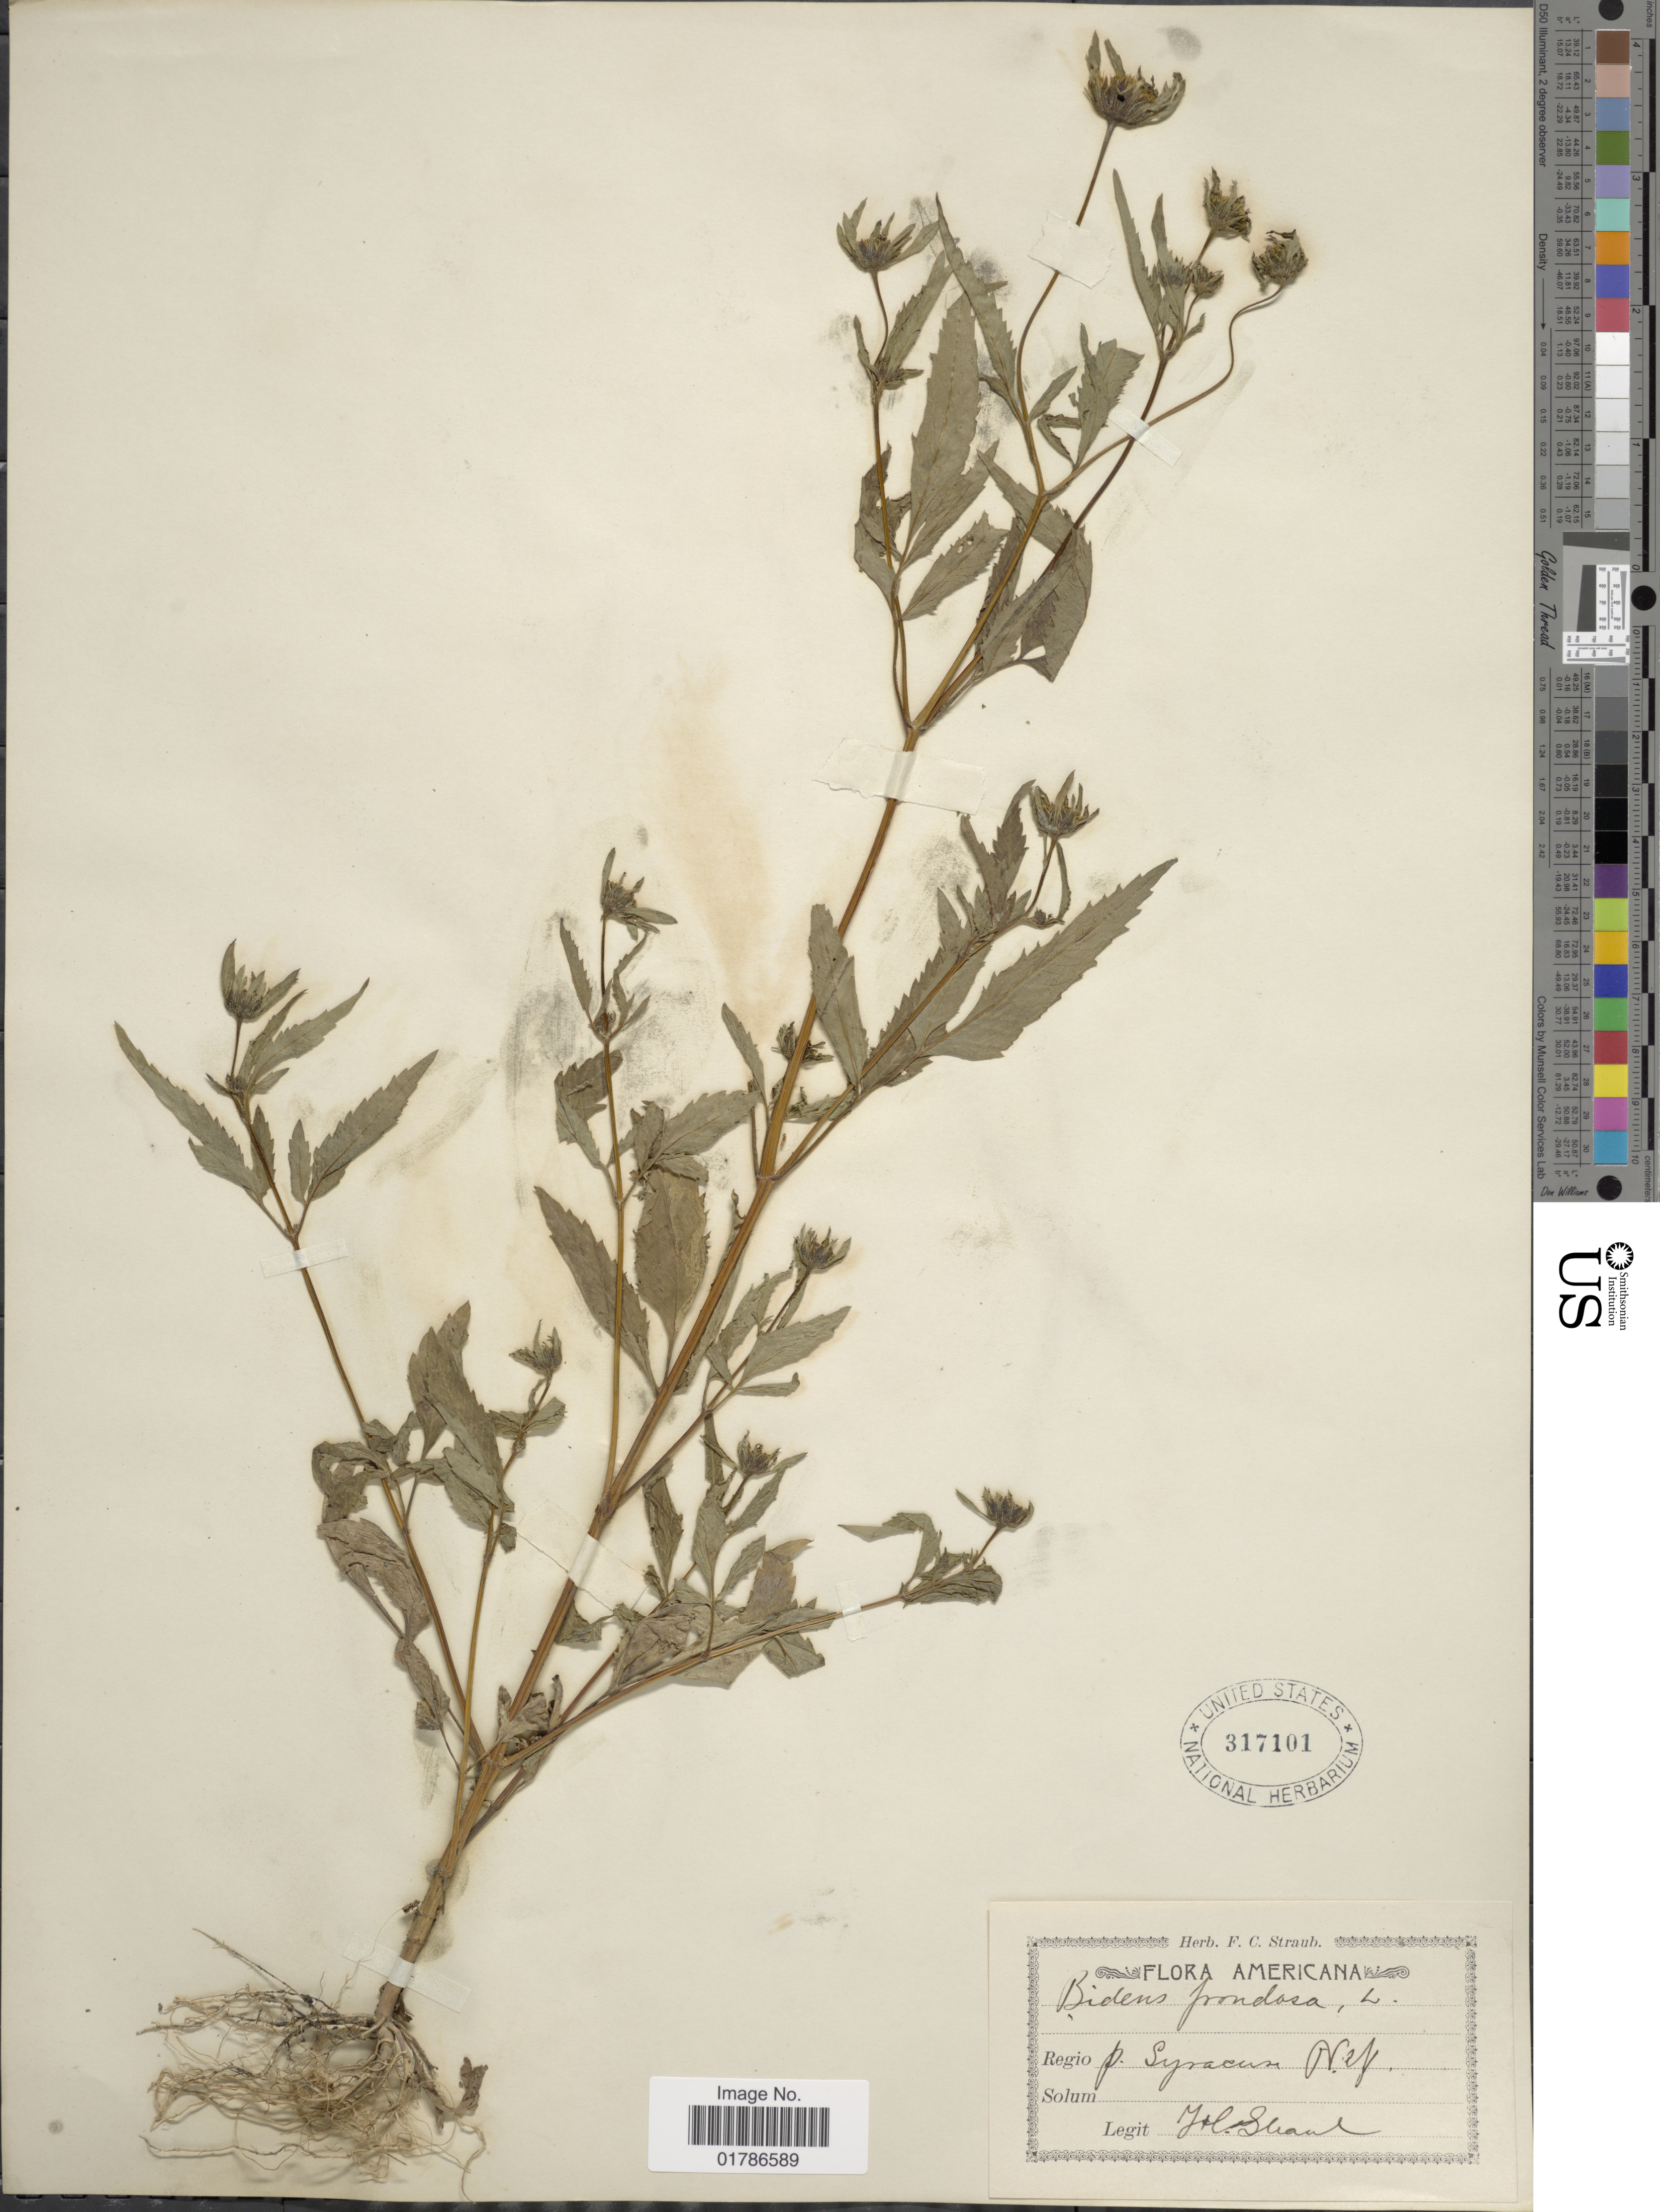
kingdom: Plantae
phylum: Tracheophyta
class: Magnoliopsida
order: Asterales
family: Asteraceae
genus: Bidens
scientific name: Bidens frondosa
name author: L.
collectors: F. Straub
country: United States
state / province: New York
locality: Prope Syracuse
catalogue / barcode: US 317101